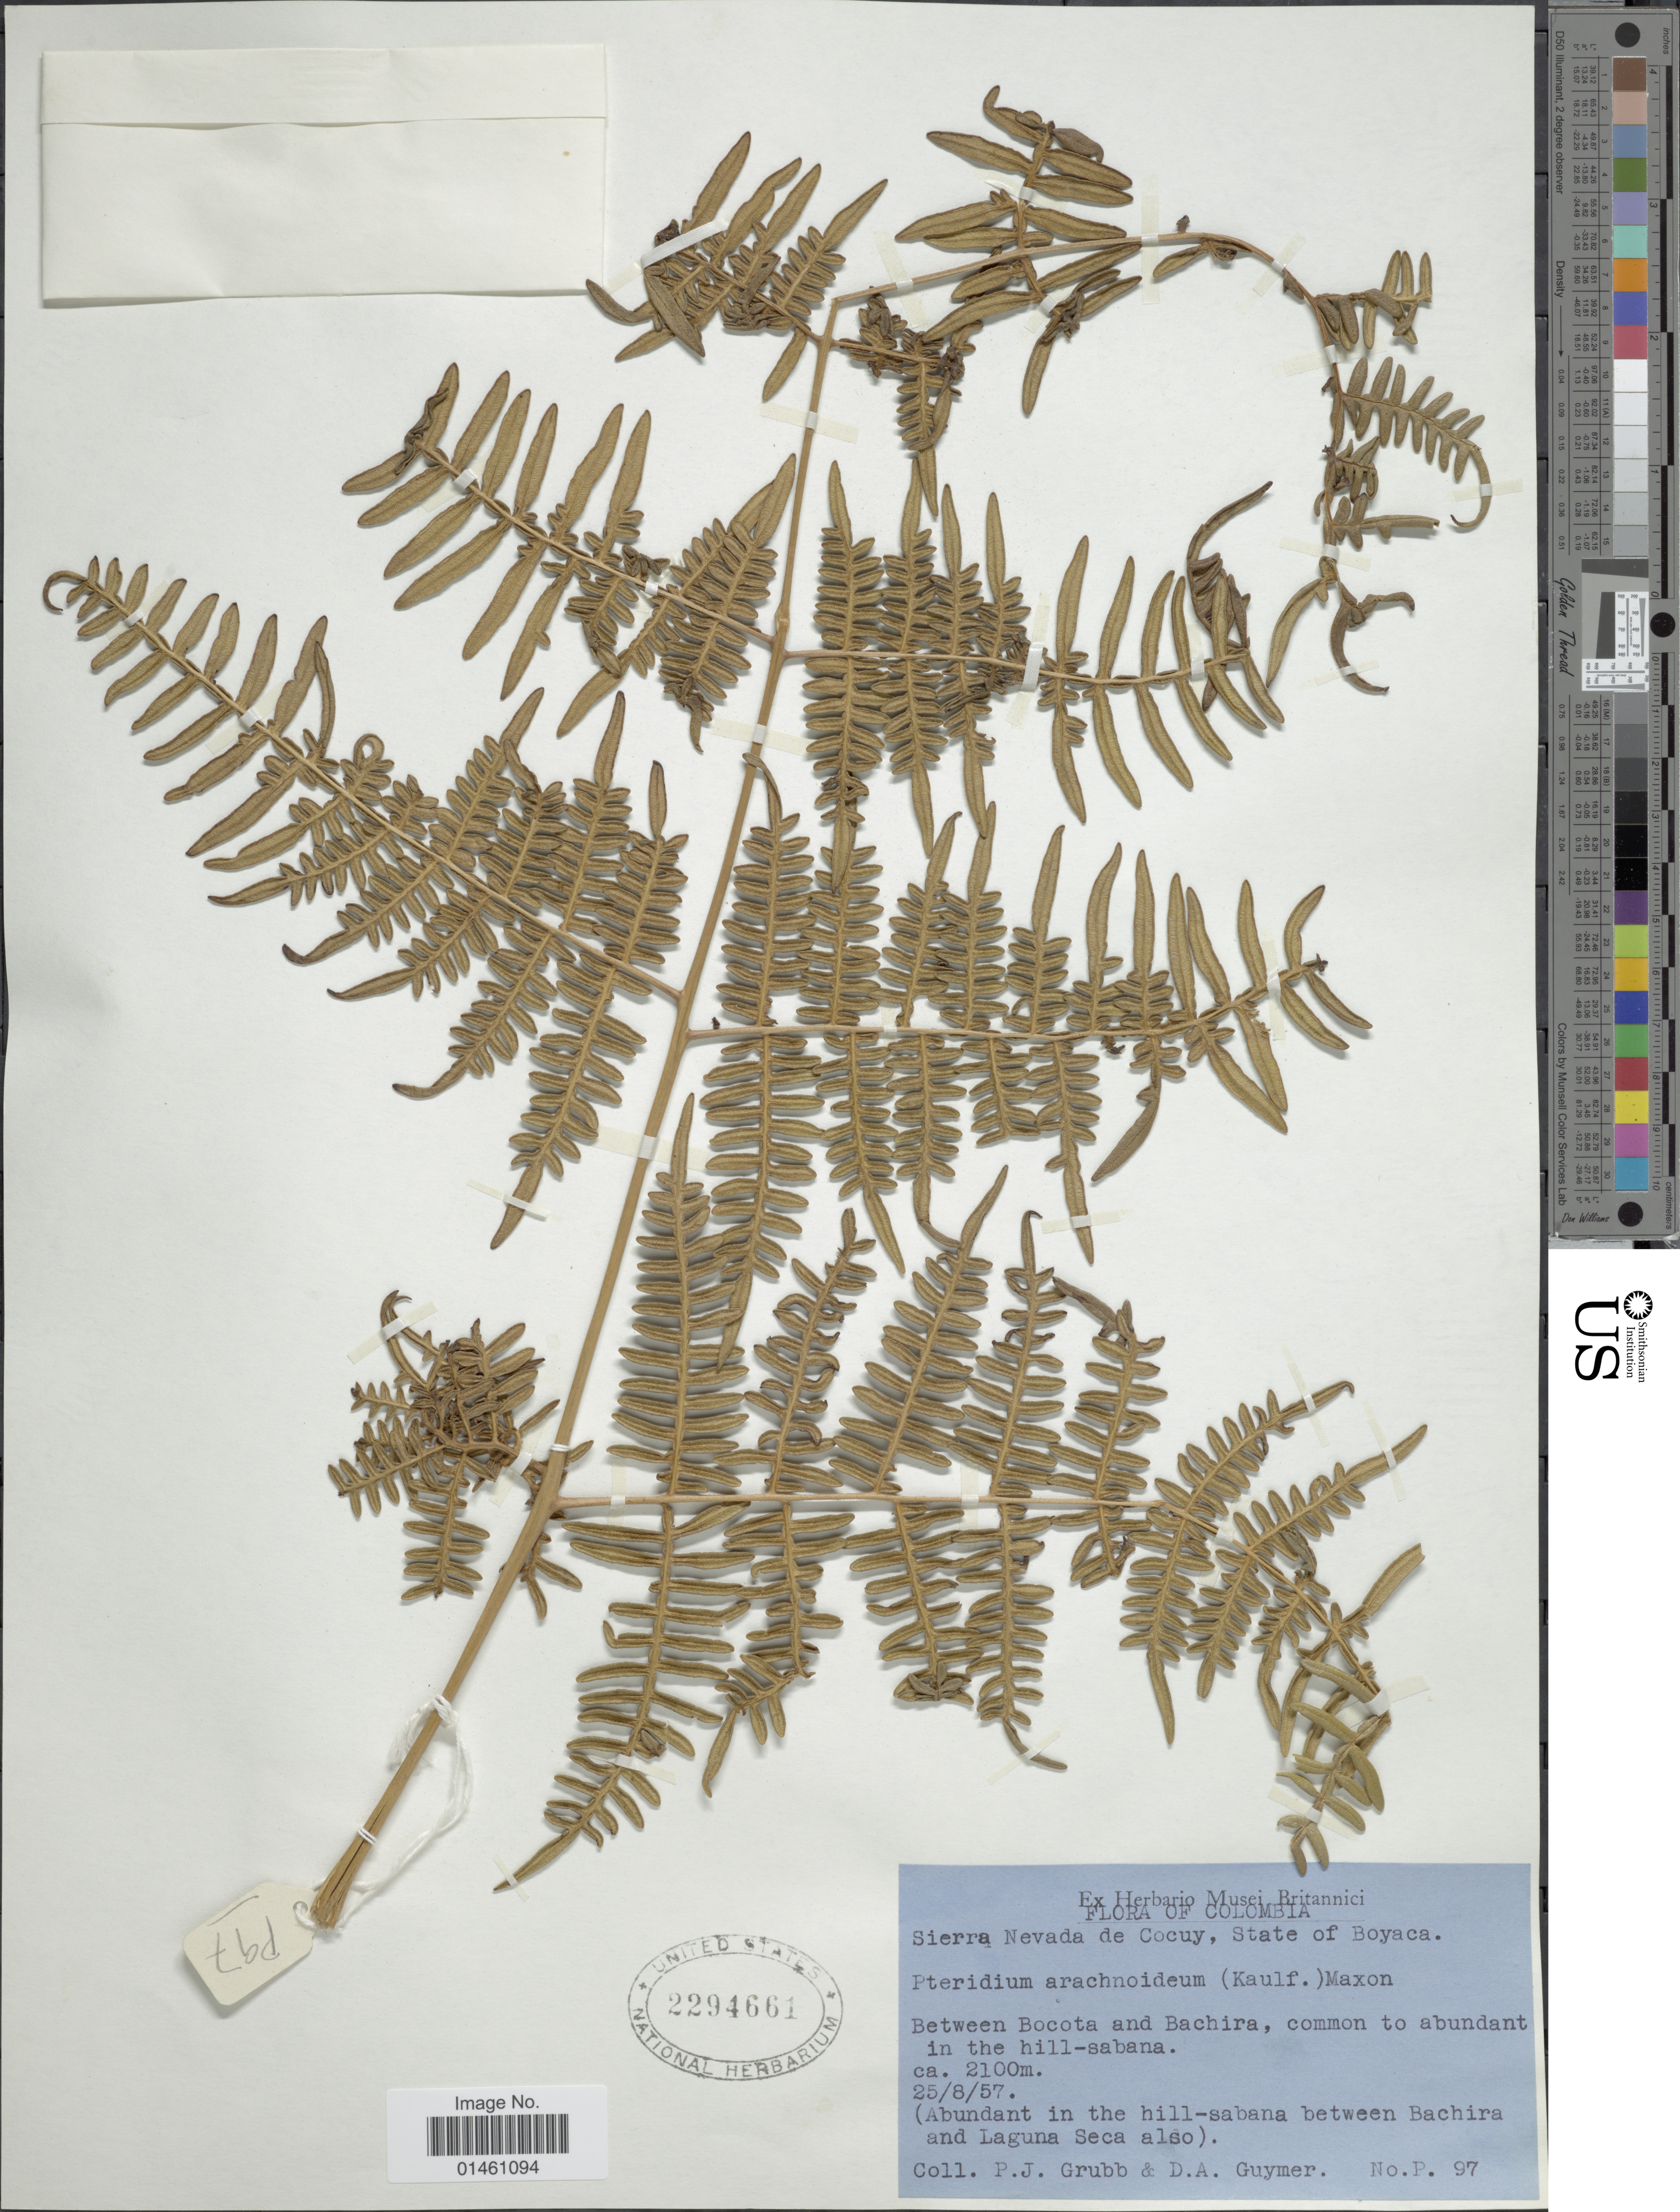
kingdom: Plantae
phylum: Tracheophyta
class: Polypodiopsida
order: Polypodiales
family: Dennstaedtiaceae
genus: Pteridium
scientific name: Pteridium aquilinum var. arachnoideum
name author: (Kaulf.) Herter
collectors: P. J. Grubb & D. Guymer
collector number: P. 97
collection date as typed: Transcribed d/m/y: 25/8/57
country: Colombia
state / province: Boyacá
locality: Sierra Nevada de Cocuy, between Bocota and Bachira, common to abundant in the hill-sabana ( Abundant in the hill-sabana between Bachira and Laguna Seca also).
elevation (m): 2100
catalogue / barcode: US 2294661